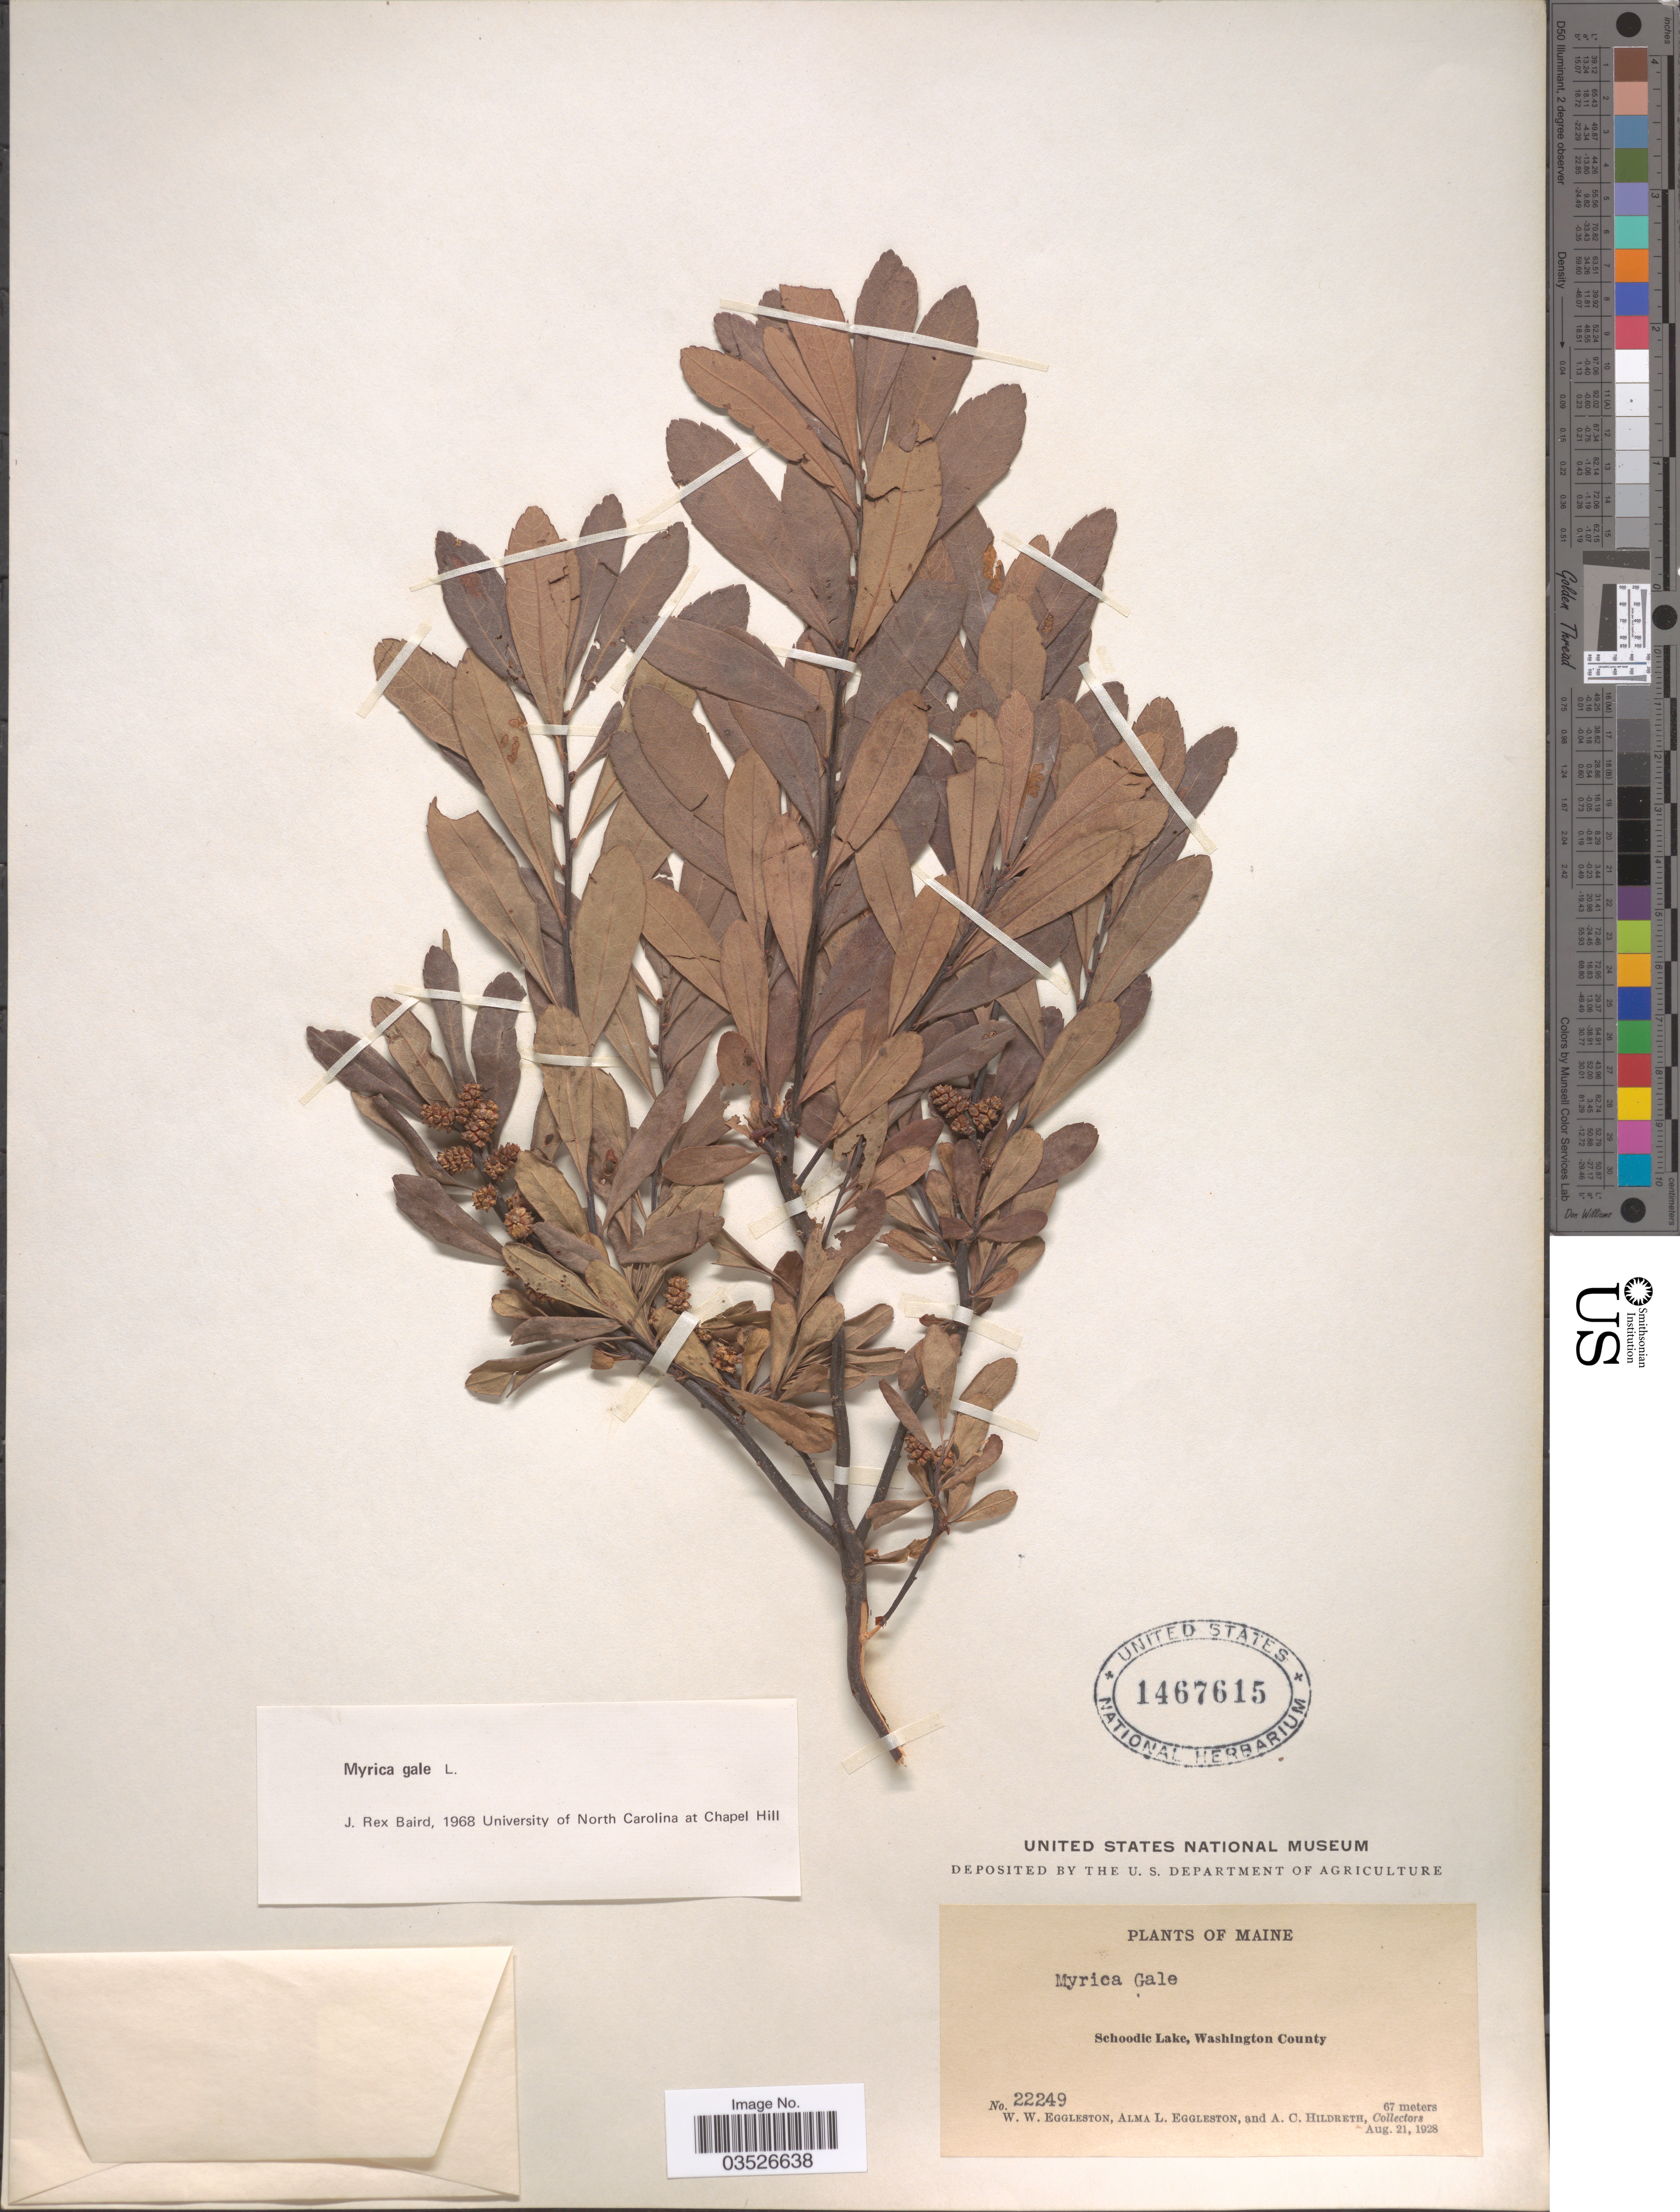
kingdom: Plantae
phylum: Tracheophyta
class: Magnoliopsida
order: Fagales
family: Myricaceae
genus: Myrica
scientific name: Myrica gale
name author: L.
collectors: W. W. Eggleston, A. Eggleston & A. Hildreth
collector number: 22249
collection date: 1928-08-21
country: United States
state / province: Maine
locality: Schoodic Lake, Washington County.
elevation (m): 67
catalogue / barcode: US 1467615